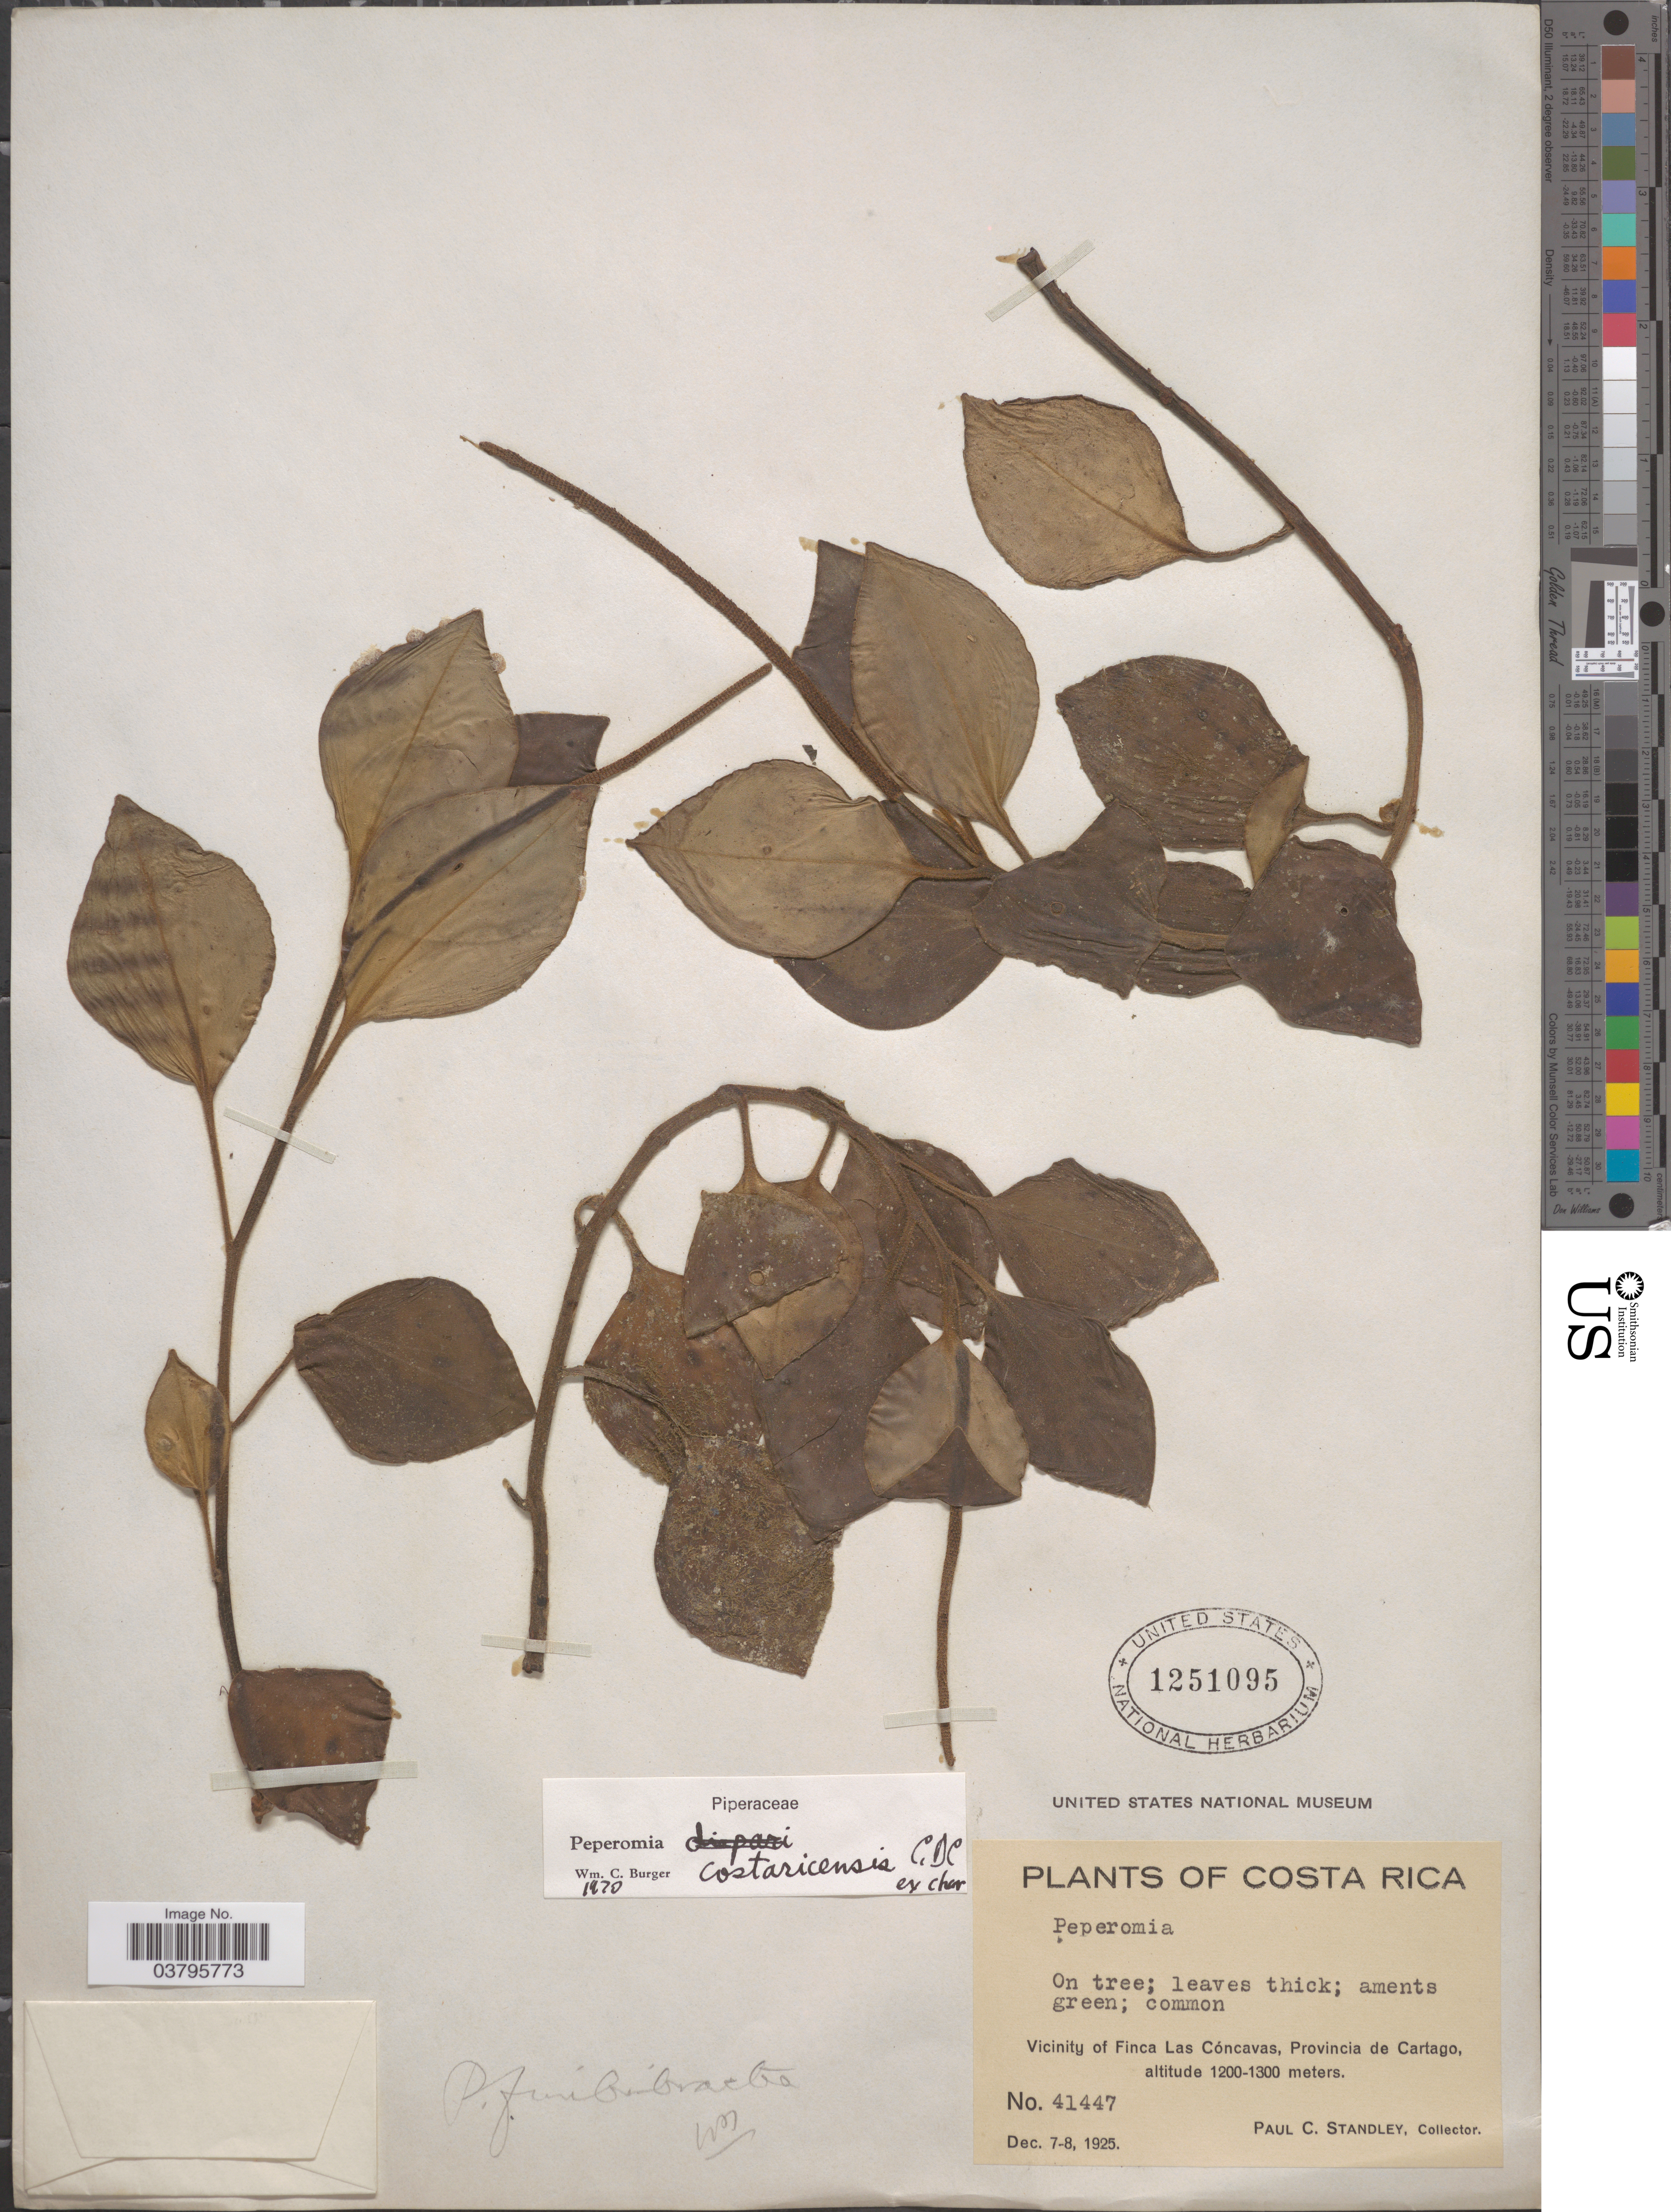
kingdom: Plantae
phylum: Tracheophyta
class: Magnoliopsida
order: Piperales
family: Piperaceae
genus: Peperomia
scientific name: Peperomia hirta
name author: C. DC.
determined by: Jiménez, José Estaban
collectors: P. C. Standley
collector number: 41447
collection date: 1925-12-07/1925-12-08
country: Costa Rica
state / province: Cartago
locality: Vicinity of Finca Las Cóncavas.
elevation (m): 1200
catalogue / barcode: US 1251095